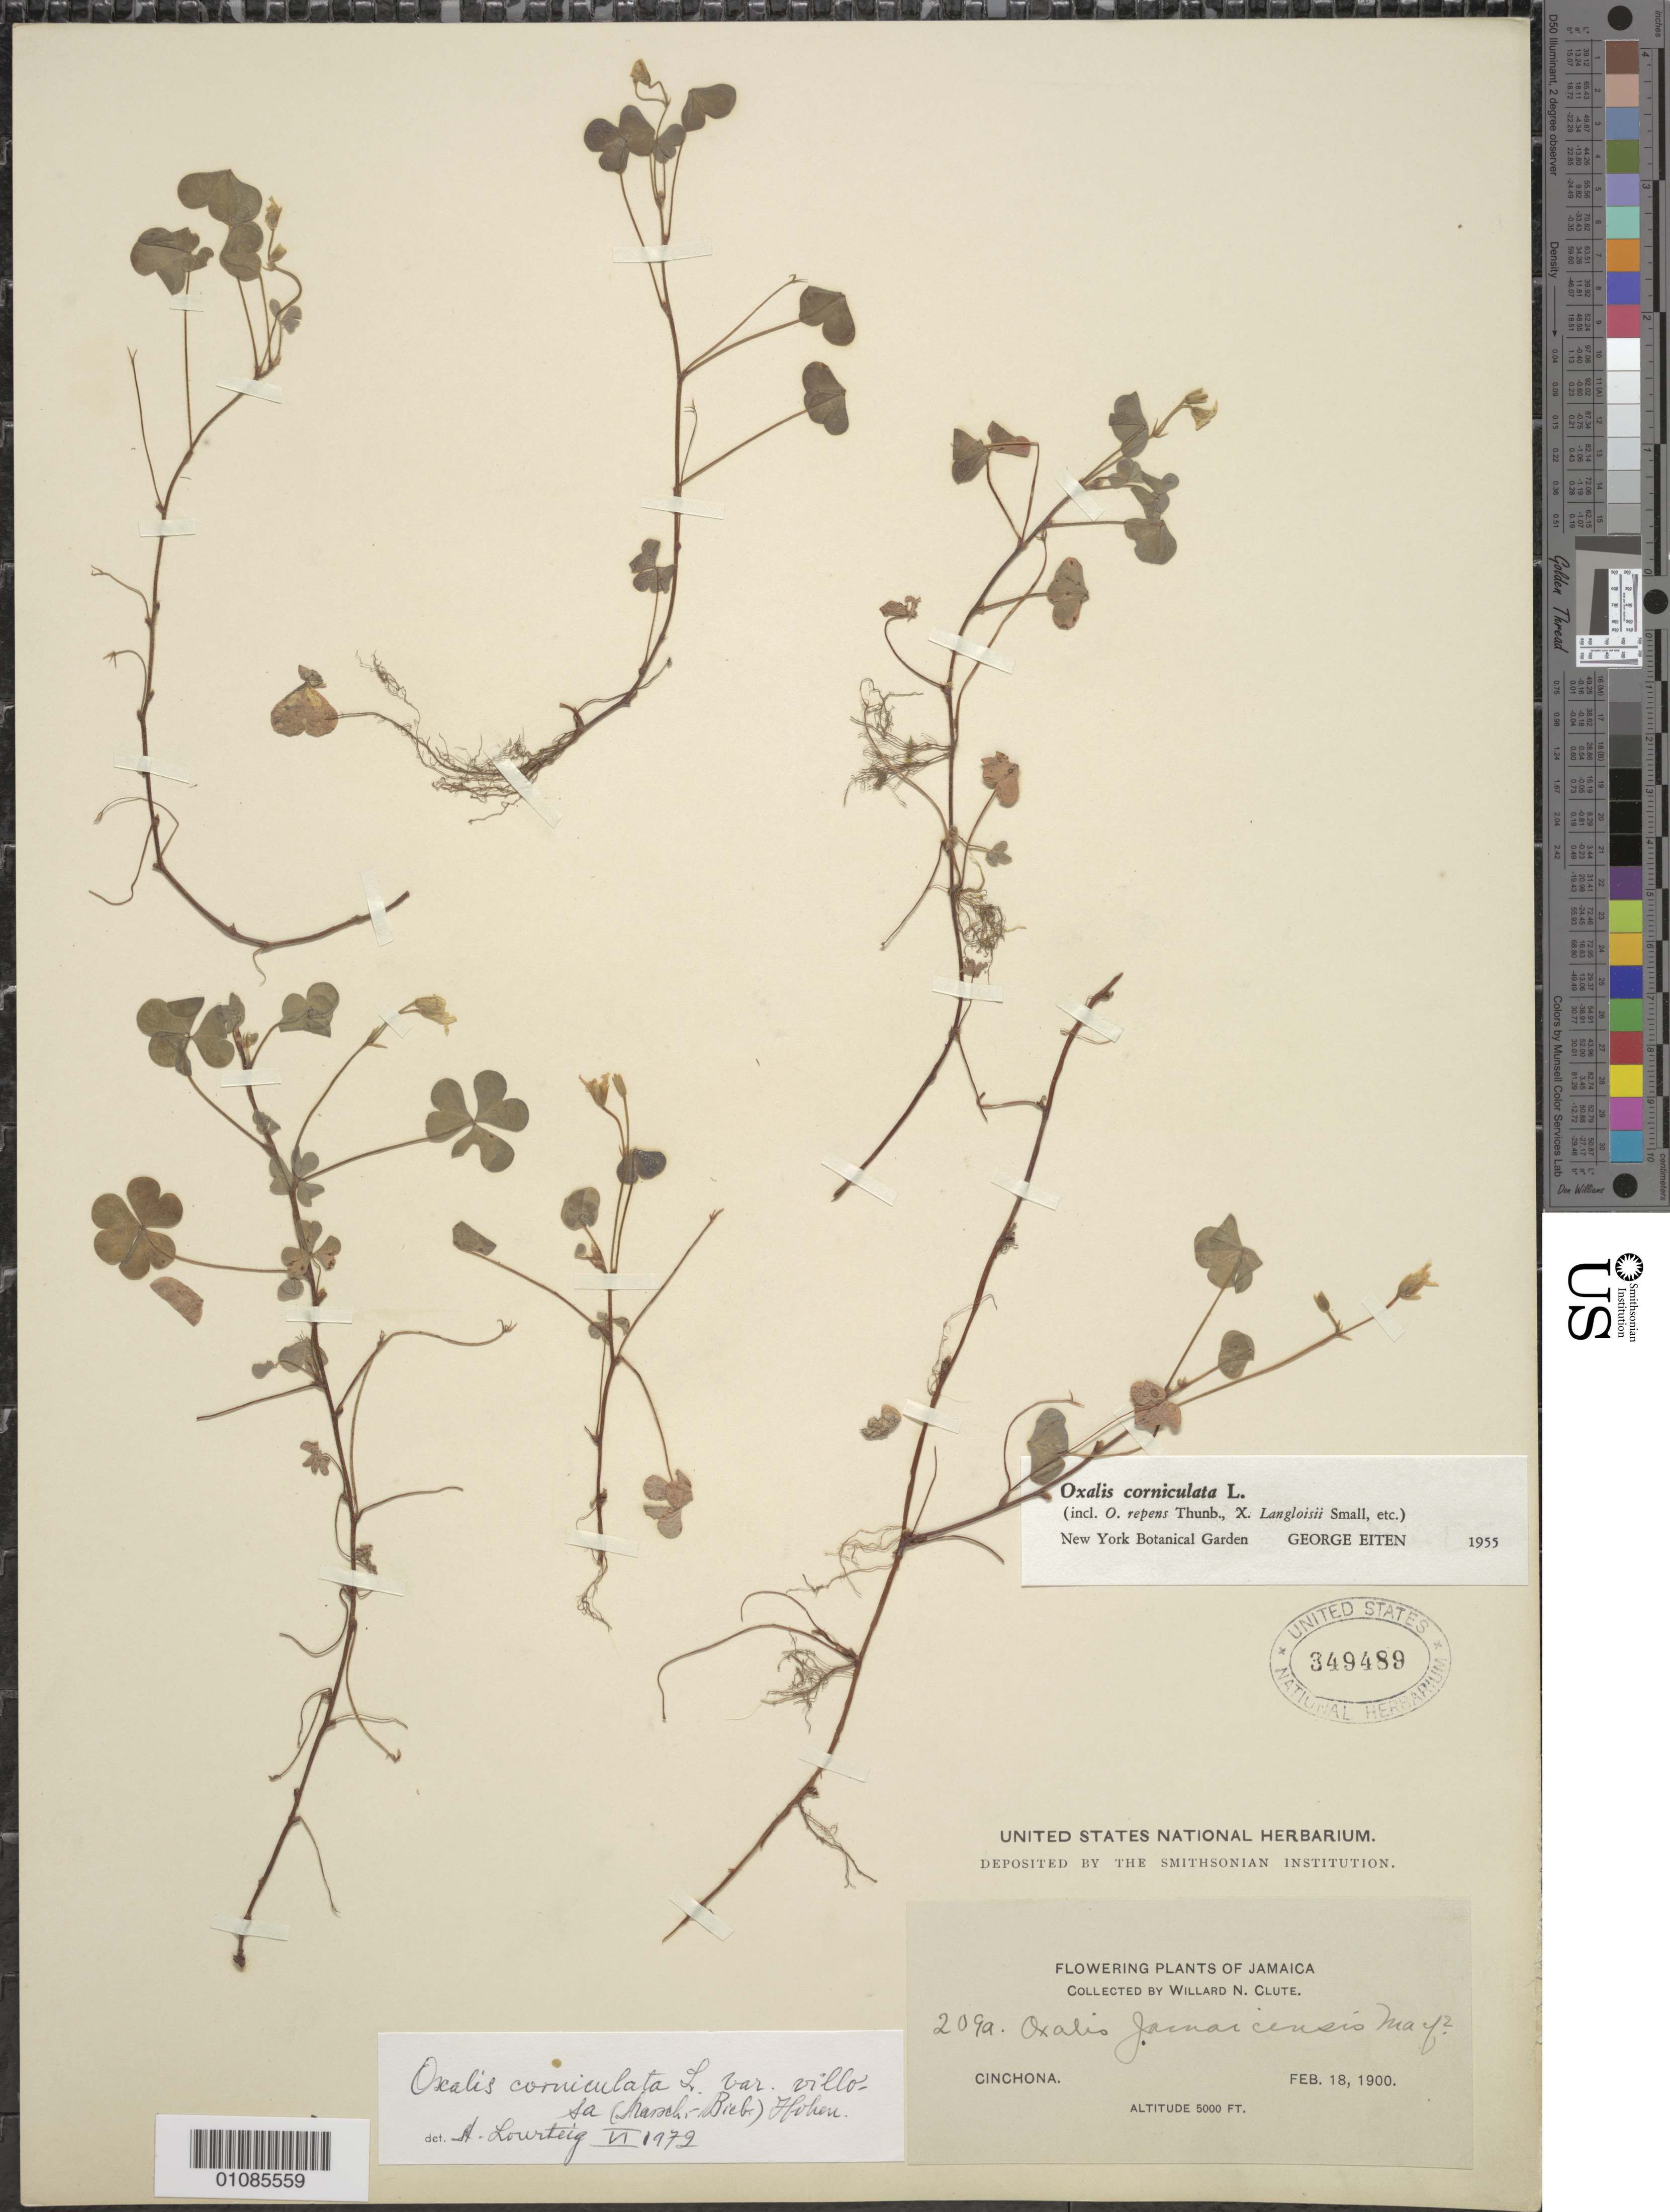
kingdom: Plantae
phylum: Tracheophyta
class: Magnoliopsida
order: Oxalidales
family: Oxalidaceae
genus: Oxalis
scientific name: Oxalis corniculata var. villosa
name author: (M. Bieb.) Hohen.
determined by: Lourteig, A.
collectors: W. N. Clute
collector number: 209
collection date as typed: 18 Feb 1900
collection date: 1900-02-18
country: Jamaica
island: Jamaica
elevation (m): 152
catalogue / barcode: US 349489